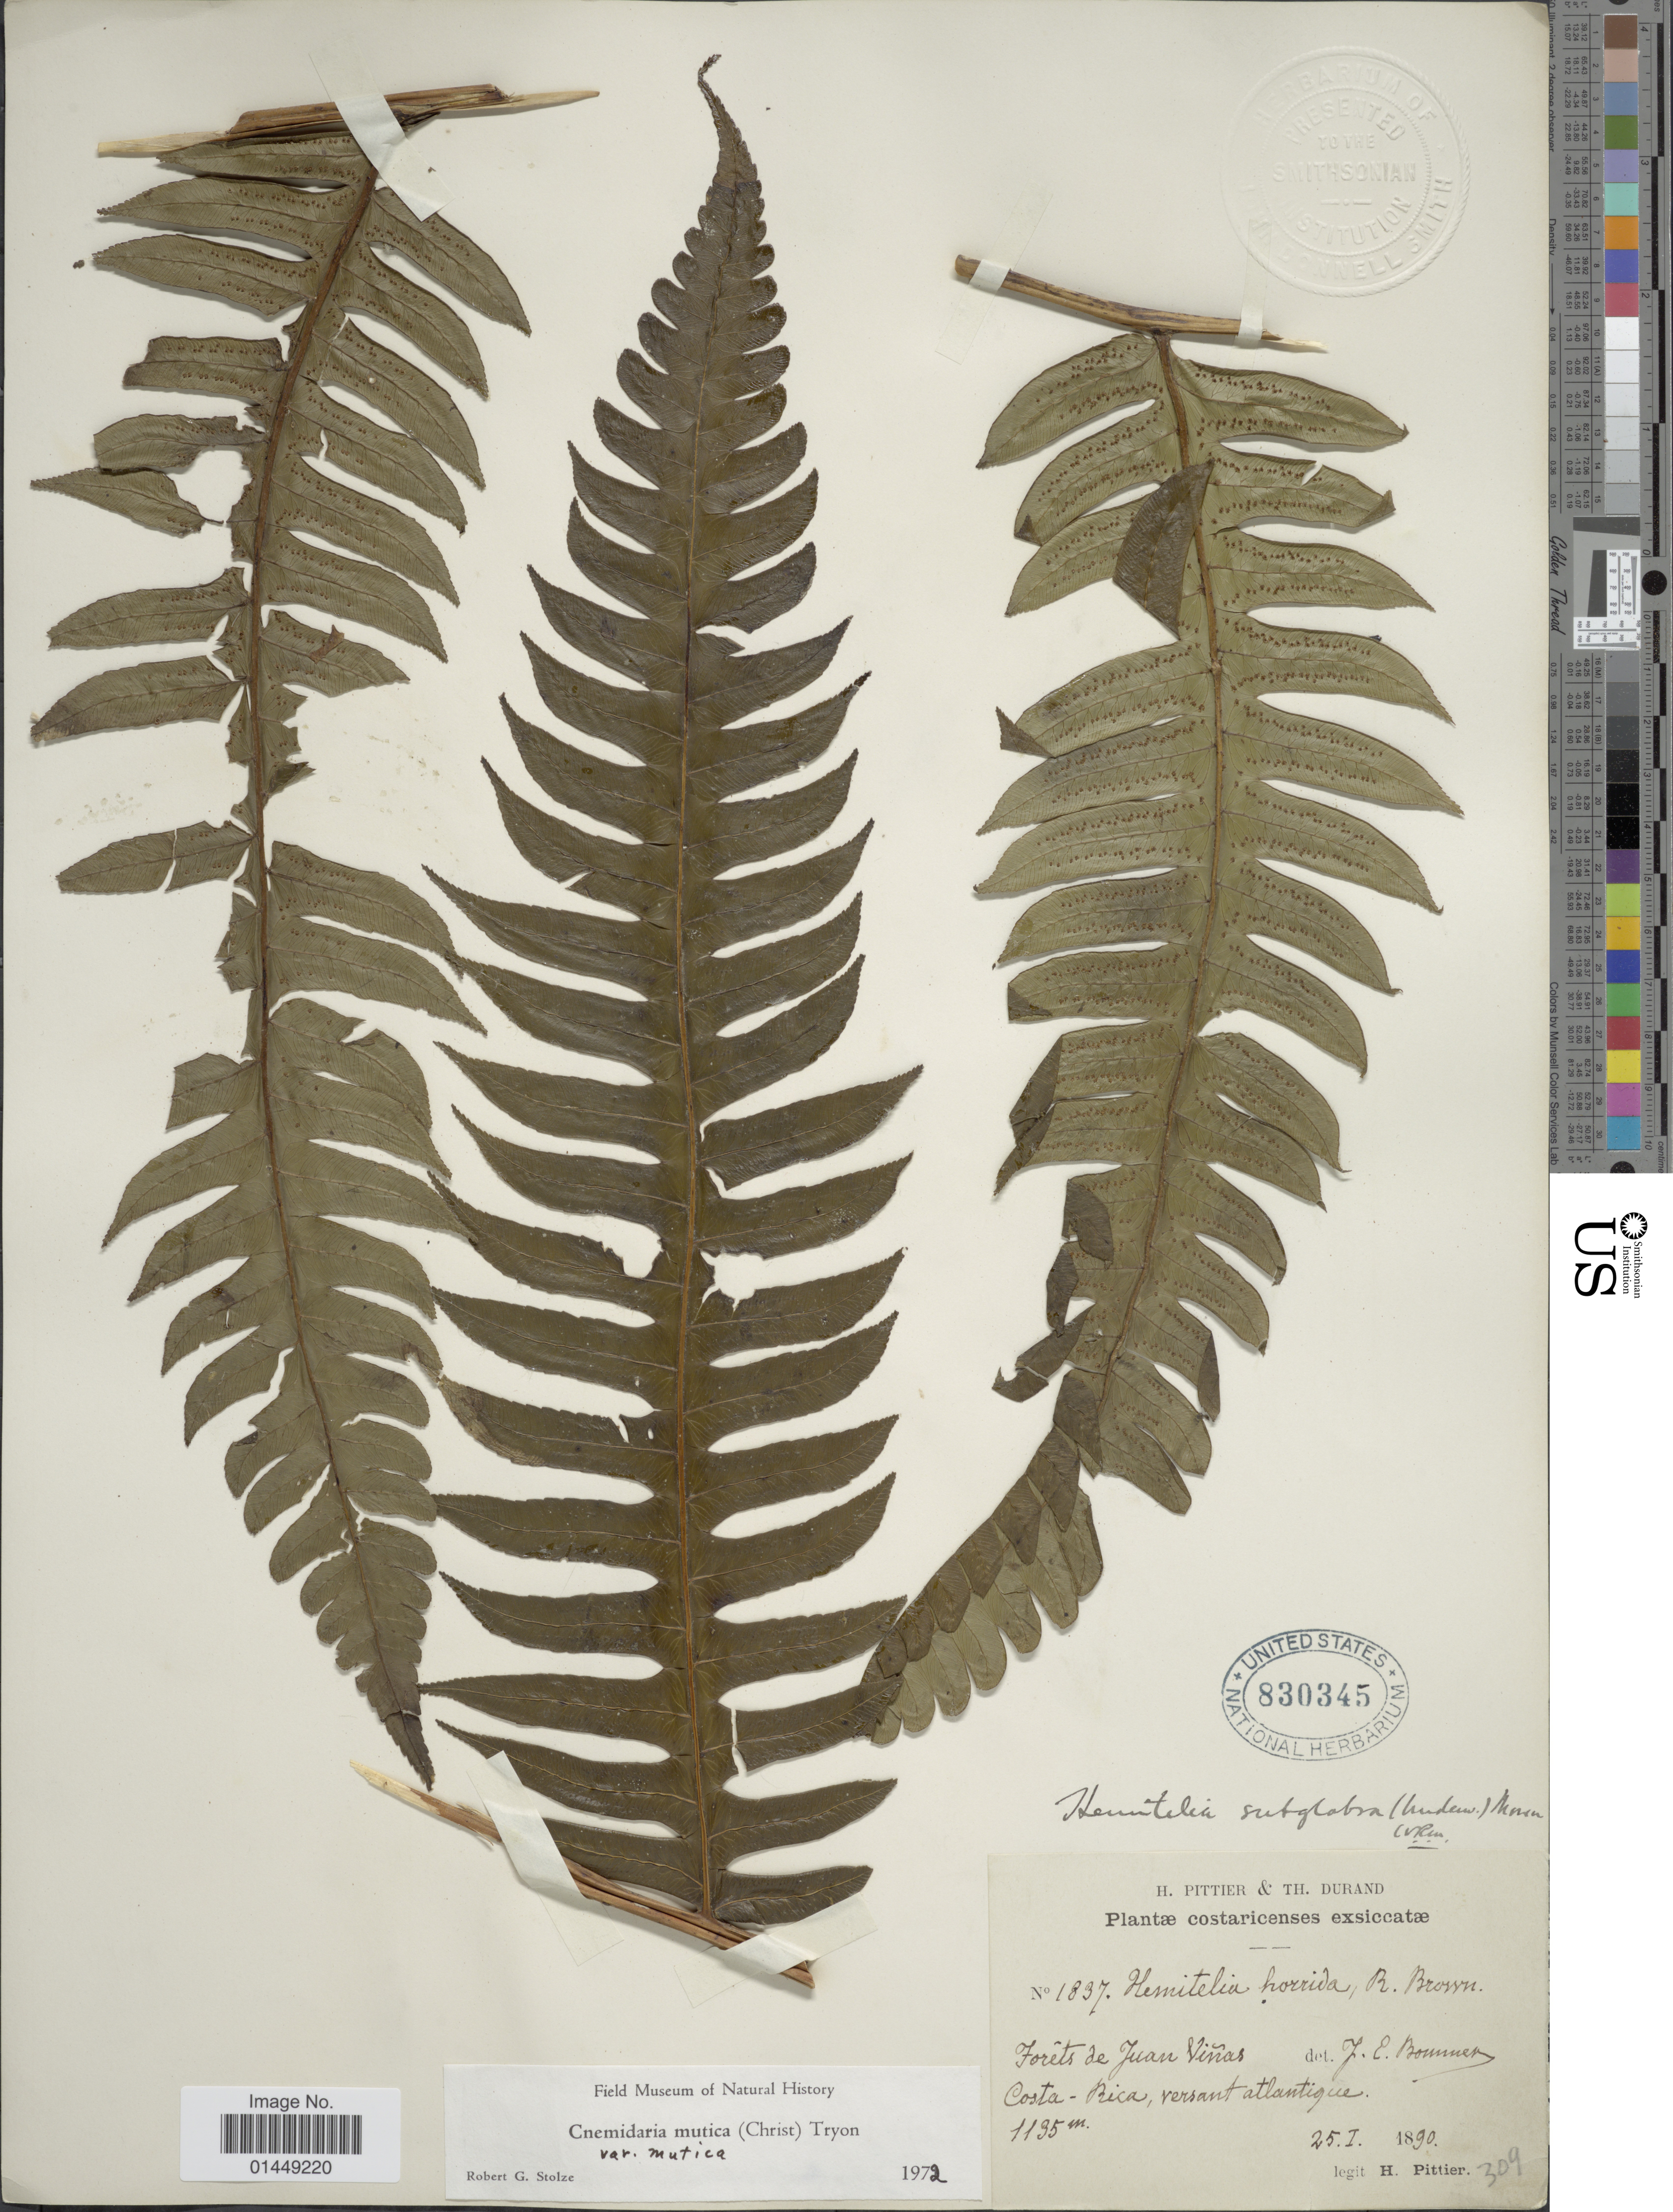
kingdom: Plantae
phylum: Tracheophyta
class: Polypodiopsida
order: Cyatheales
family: Cyatheaceae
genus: Cyathea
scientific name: Cyathea mutica var. mutica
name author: (Christ) Domin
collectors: H. F. Pittier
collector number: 1837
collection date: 1890-01-25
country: Costa Rica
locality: Forêts de Juan Viñas. Costa-Rica, versant atlantique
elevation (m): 1135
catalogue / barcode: US 830345